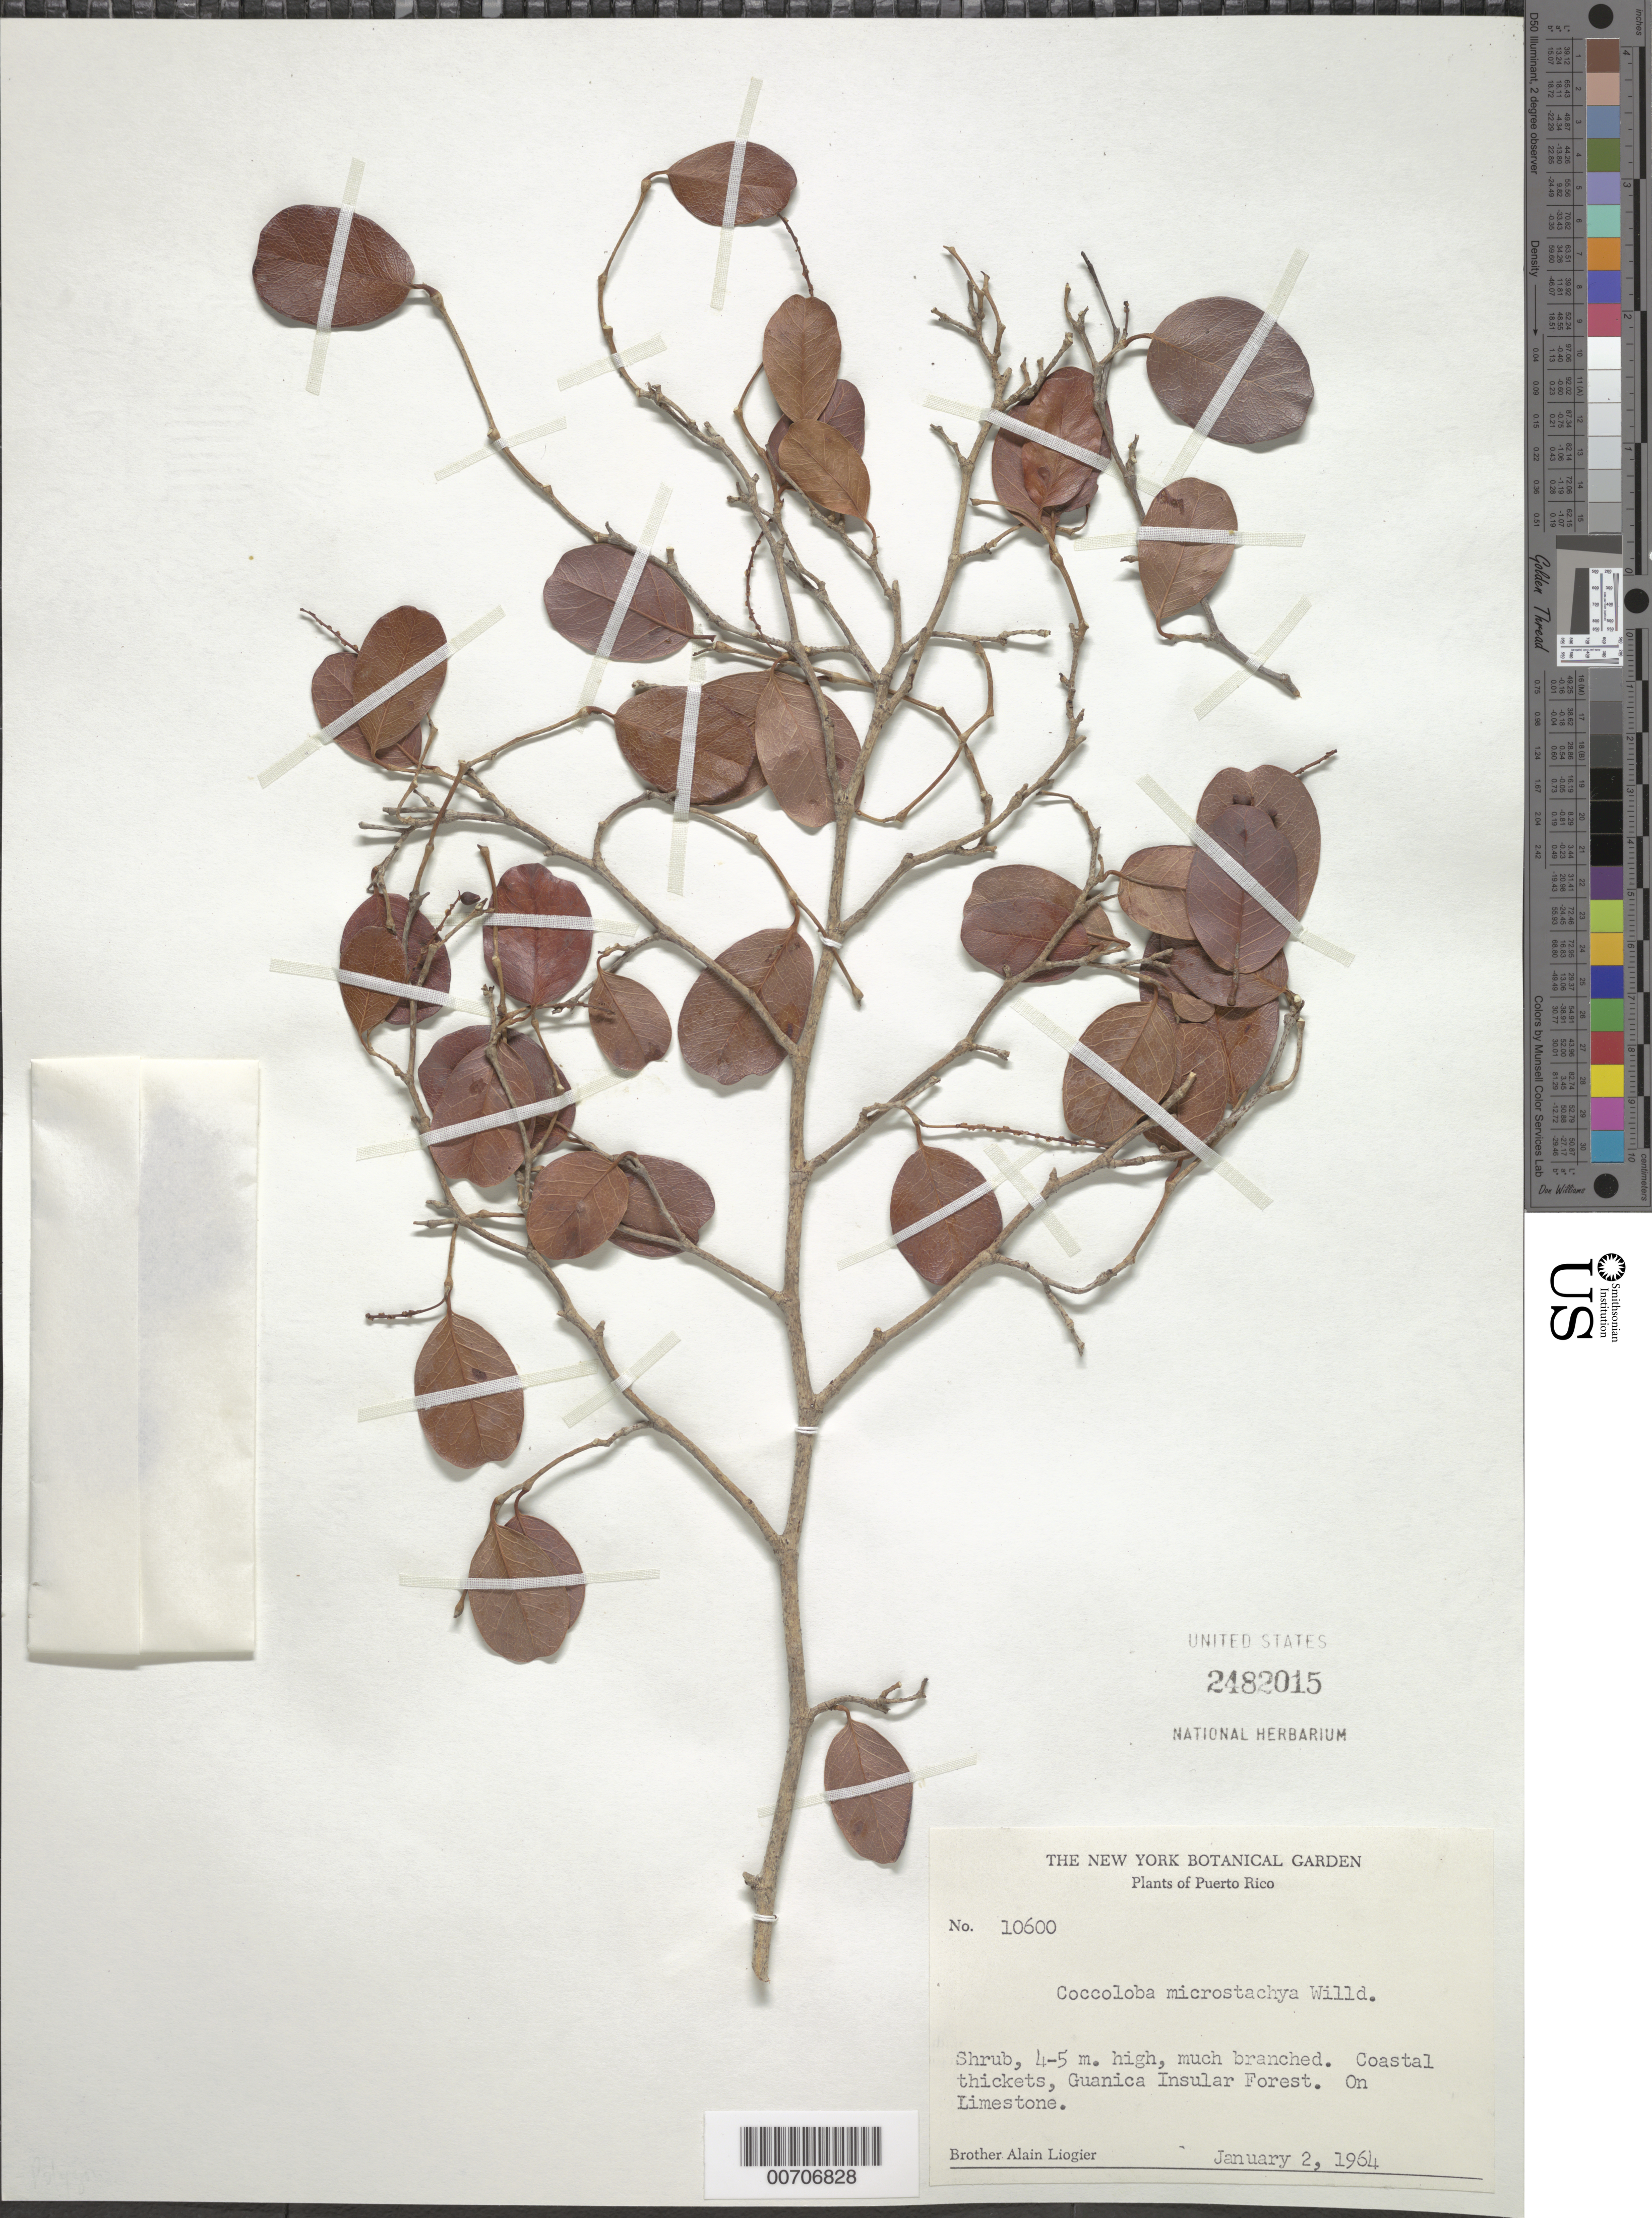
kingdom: Plantae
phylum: Tracheophyta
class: Magnoliopsida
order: Caryophyllales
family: Polygonaceae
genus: Coccoloba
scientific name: Coccoloba microstachya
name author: Willd.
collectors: A. H. Liogier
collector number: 10600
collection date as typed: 02 Jan 1964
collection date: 1964-01-02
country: Puerto Rico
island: Greater Antilles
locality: Guanica Insular Forest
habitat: Coastal thickets, on limestone.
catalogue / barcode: US 2482015